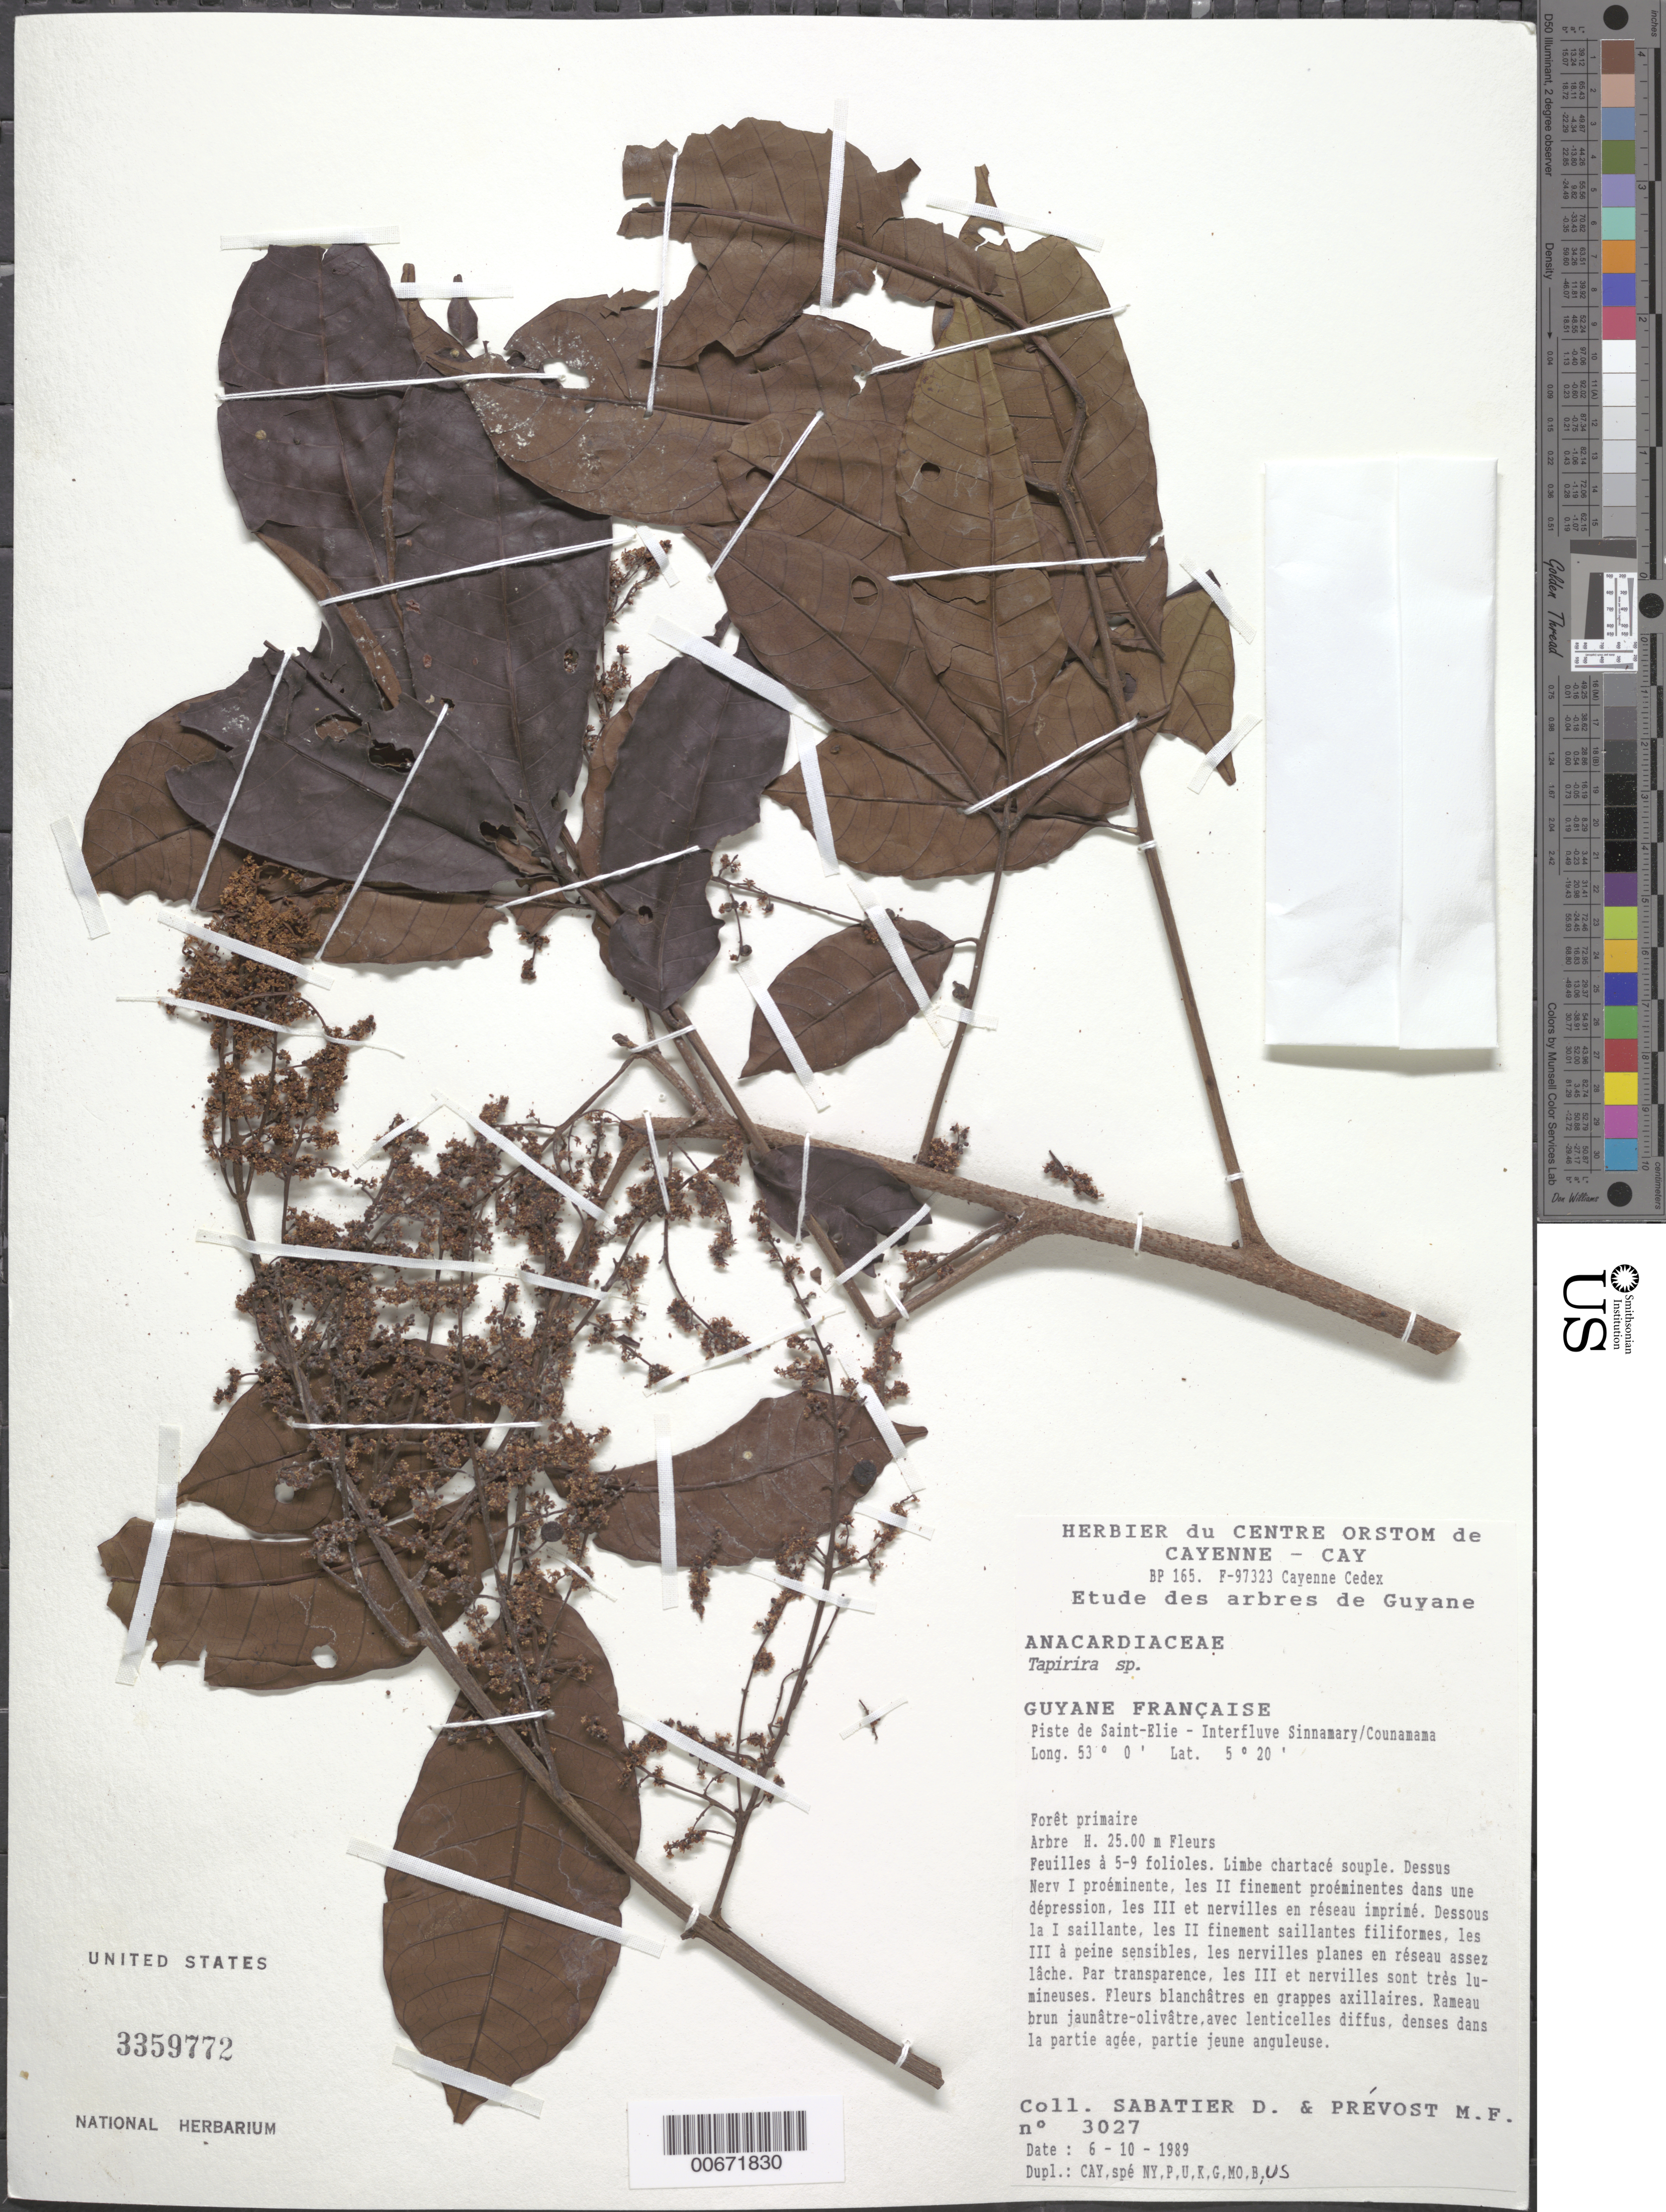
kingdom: Plantae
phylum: Tracheophyta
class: Magnoliopsida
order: Sapindales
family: Anacardiaceae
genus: Tapirira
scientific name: Tapirira sp.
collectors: D. Sabatier & M.-F. Prévost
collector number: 3027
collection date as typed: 6-Oct-89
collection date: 1989-10-06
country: French Guiana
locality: Piste de Saint-Élie, interfleuve Sinnamary-Counamama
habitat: Primary forest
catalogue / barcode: US 3359772